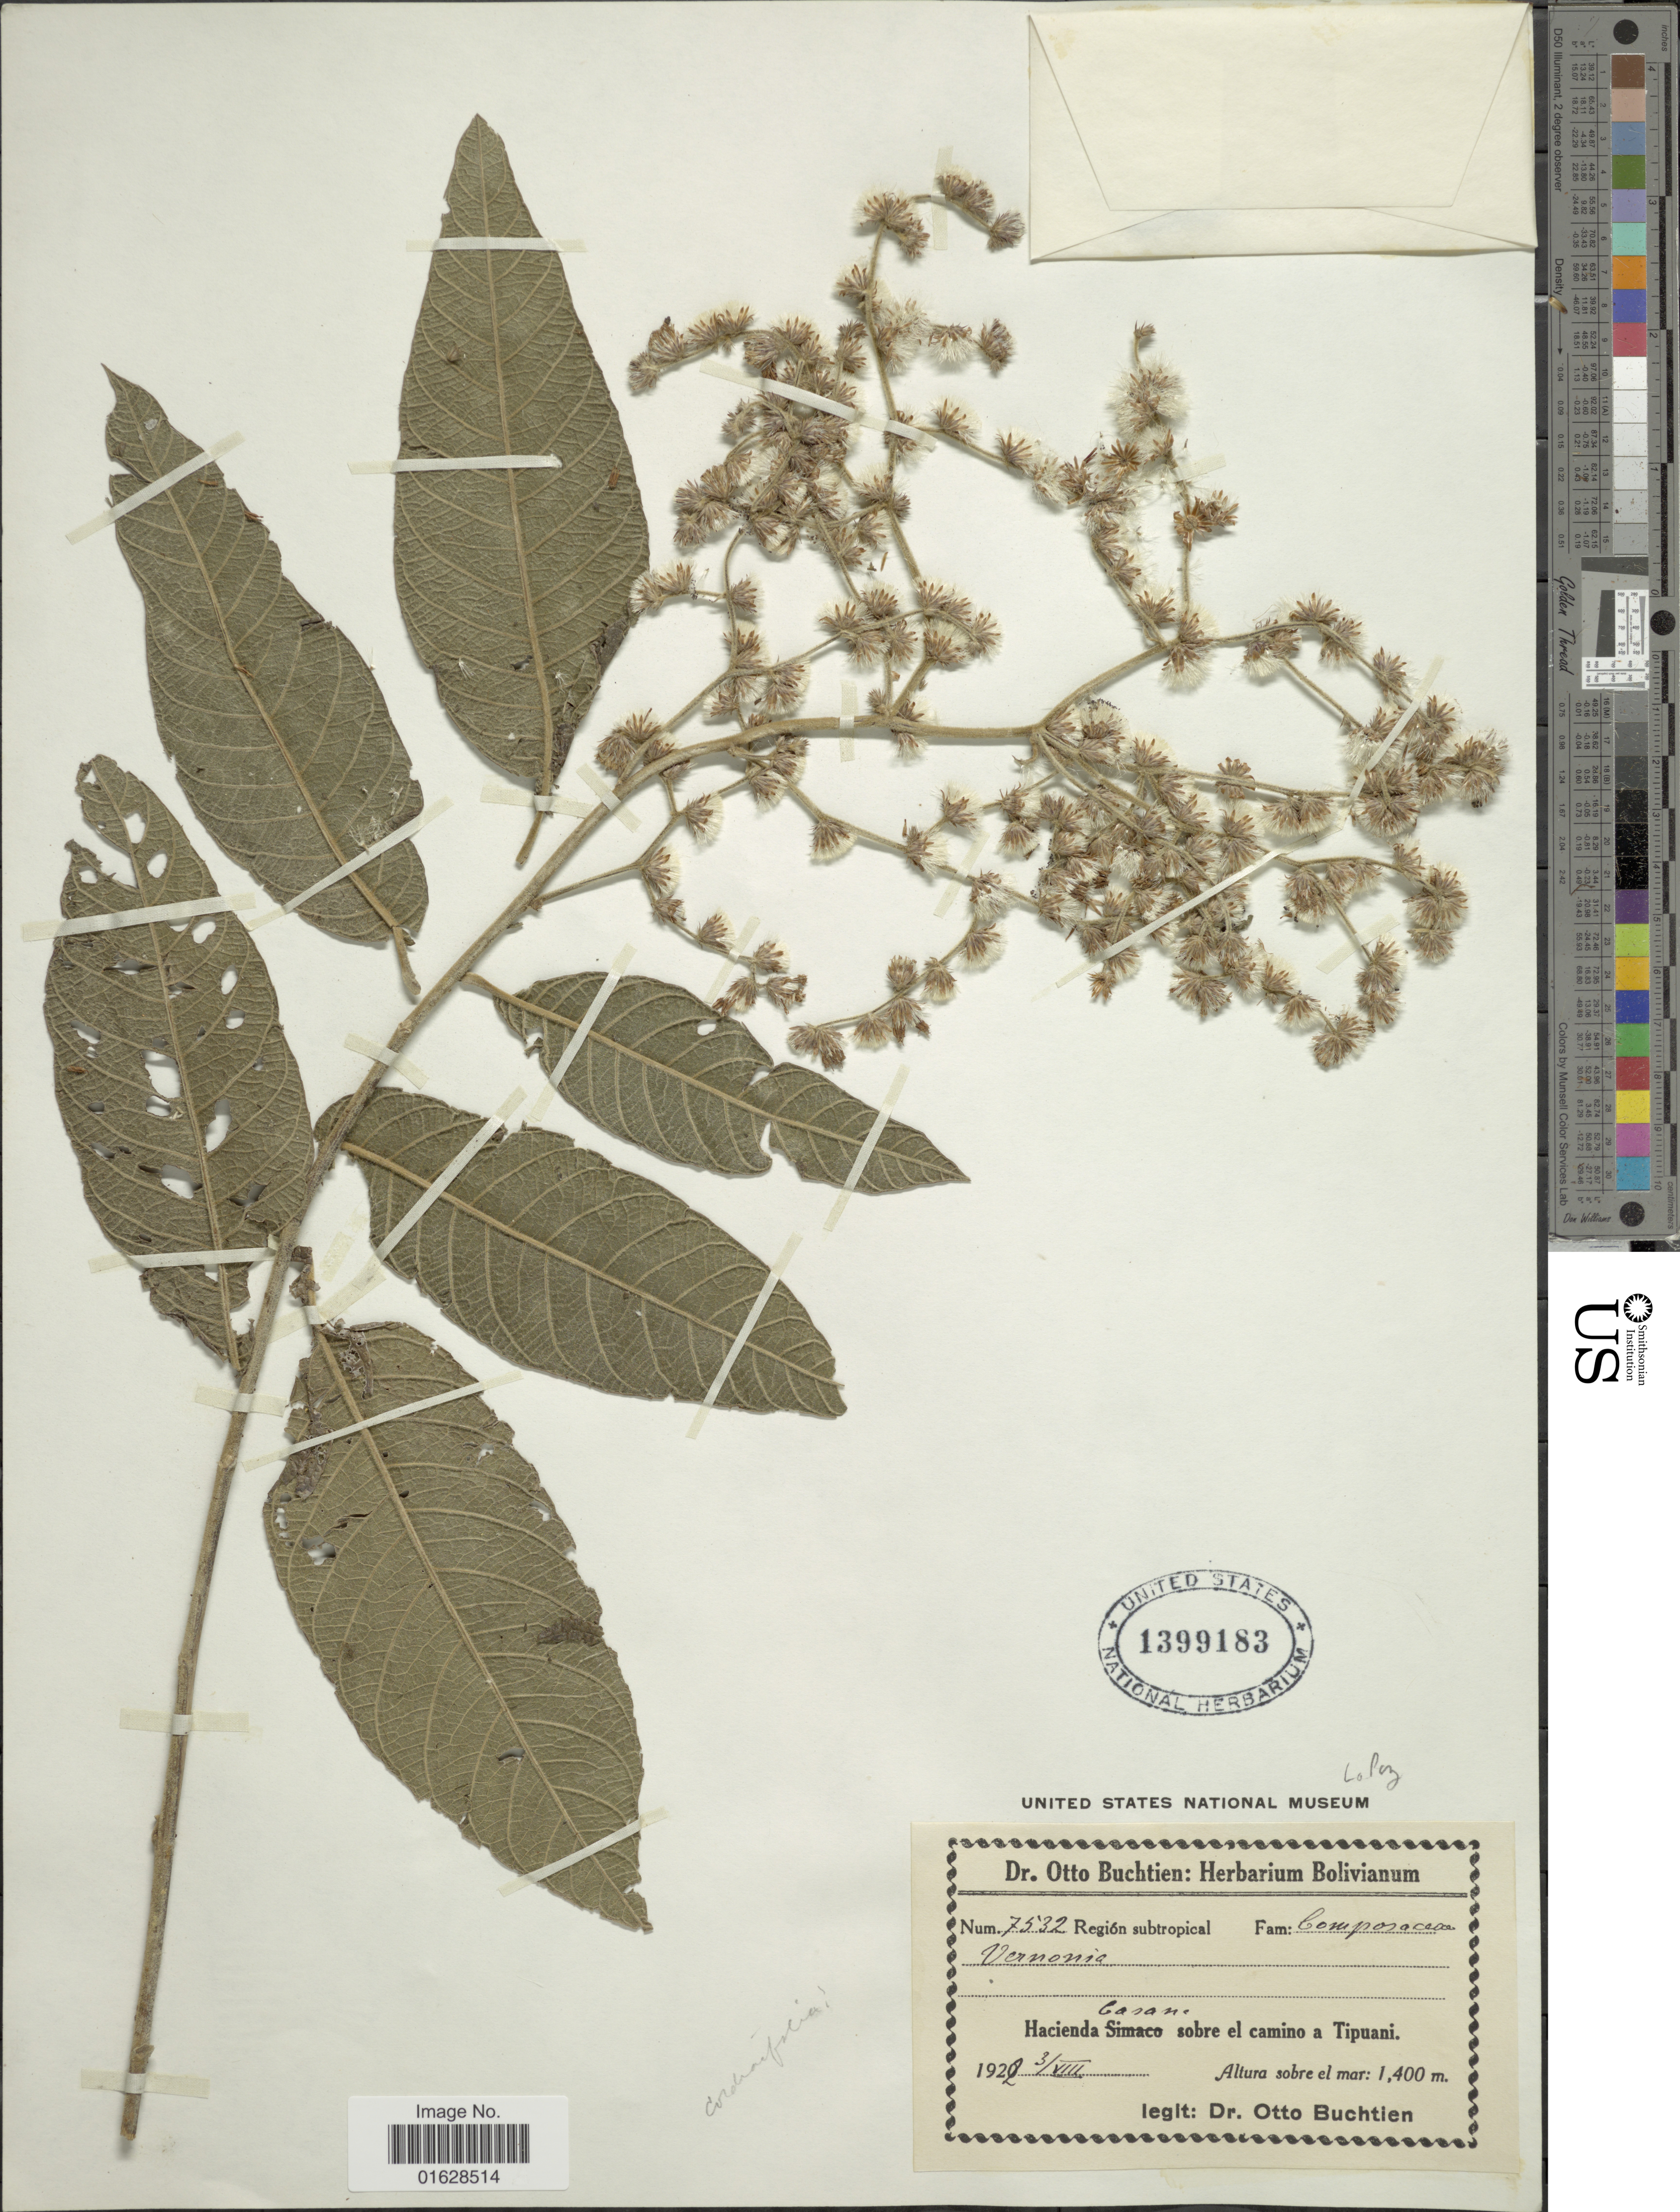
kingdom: Plantae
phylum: Tracheophyta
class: Magnoliopsida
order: Asterales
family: Asteraceae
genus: Lepidaploa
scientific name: Lepidaploa canescens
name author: (Kunth) H. Rob.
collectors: O. Buchtien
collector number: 7532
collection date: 1922-08-03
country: Bolivia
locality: Bolivianum. Region subtropical. Hacienda Casani sobre el camino a Tipuani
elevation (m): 1400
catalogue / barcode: US 13999183